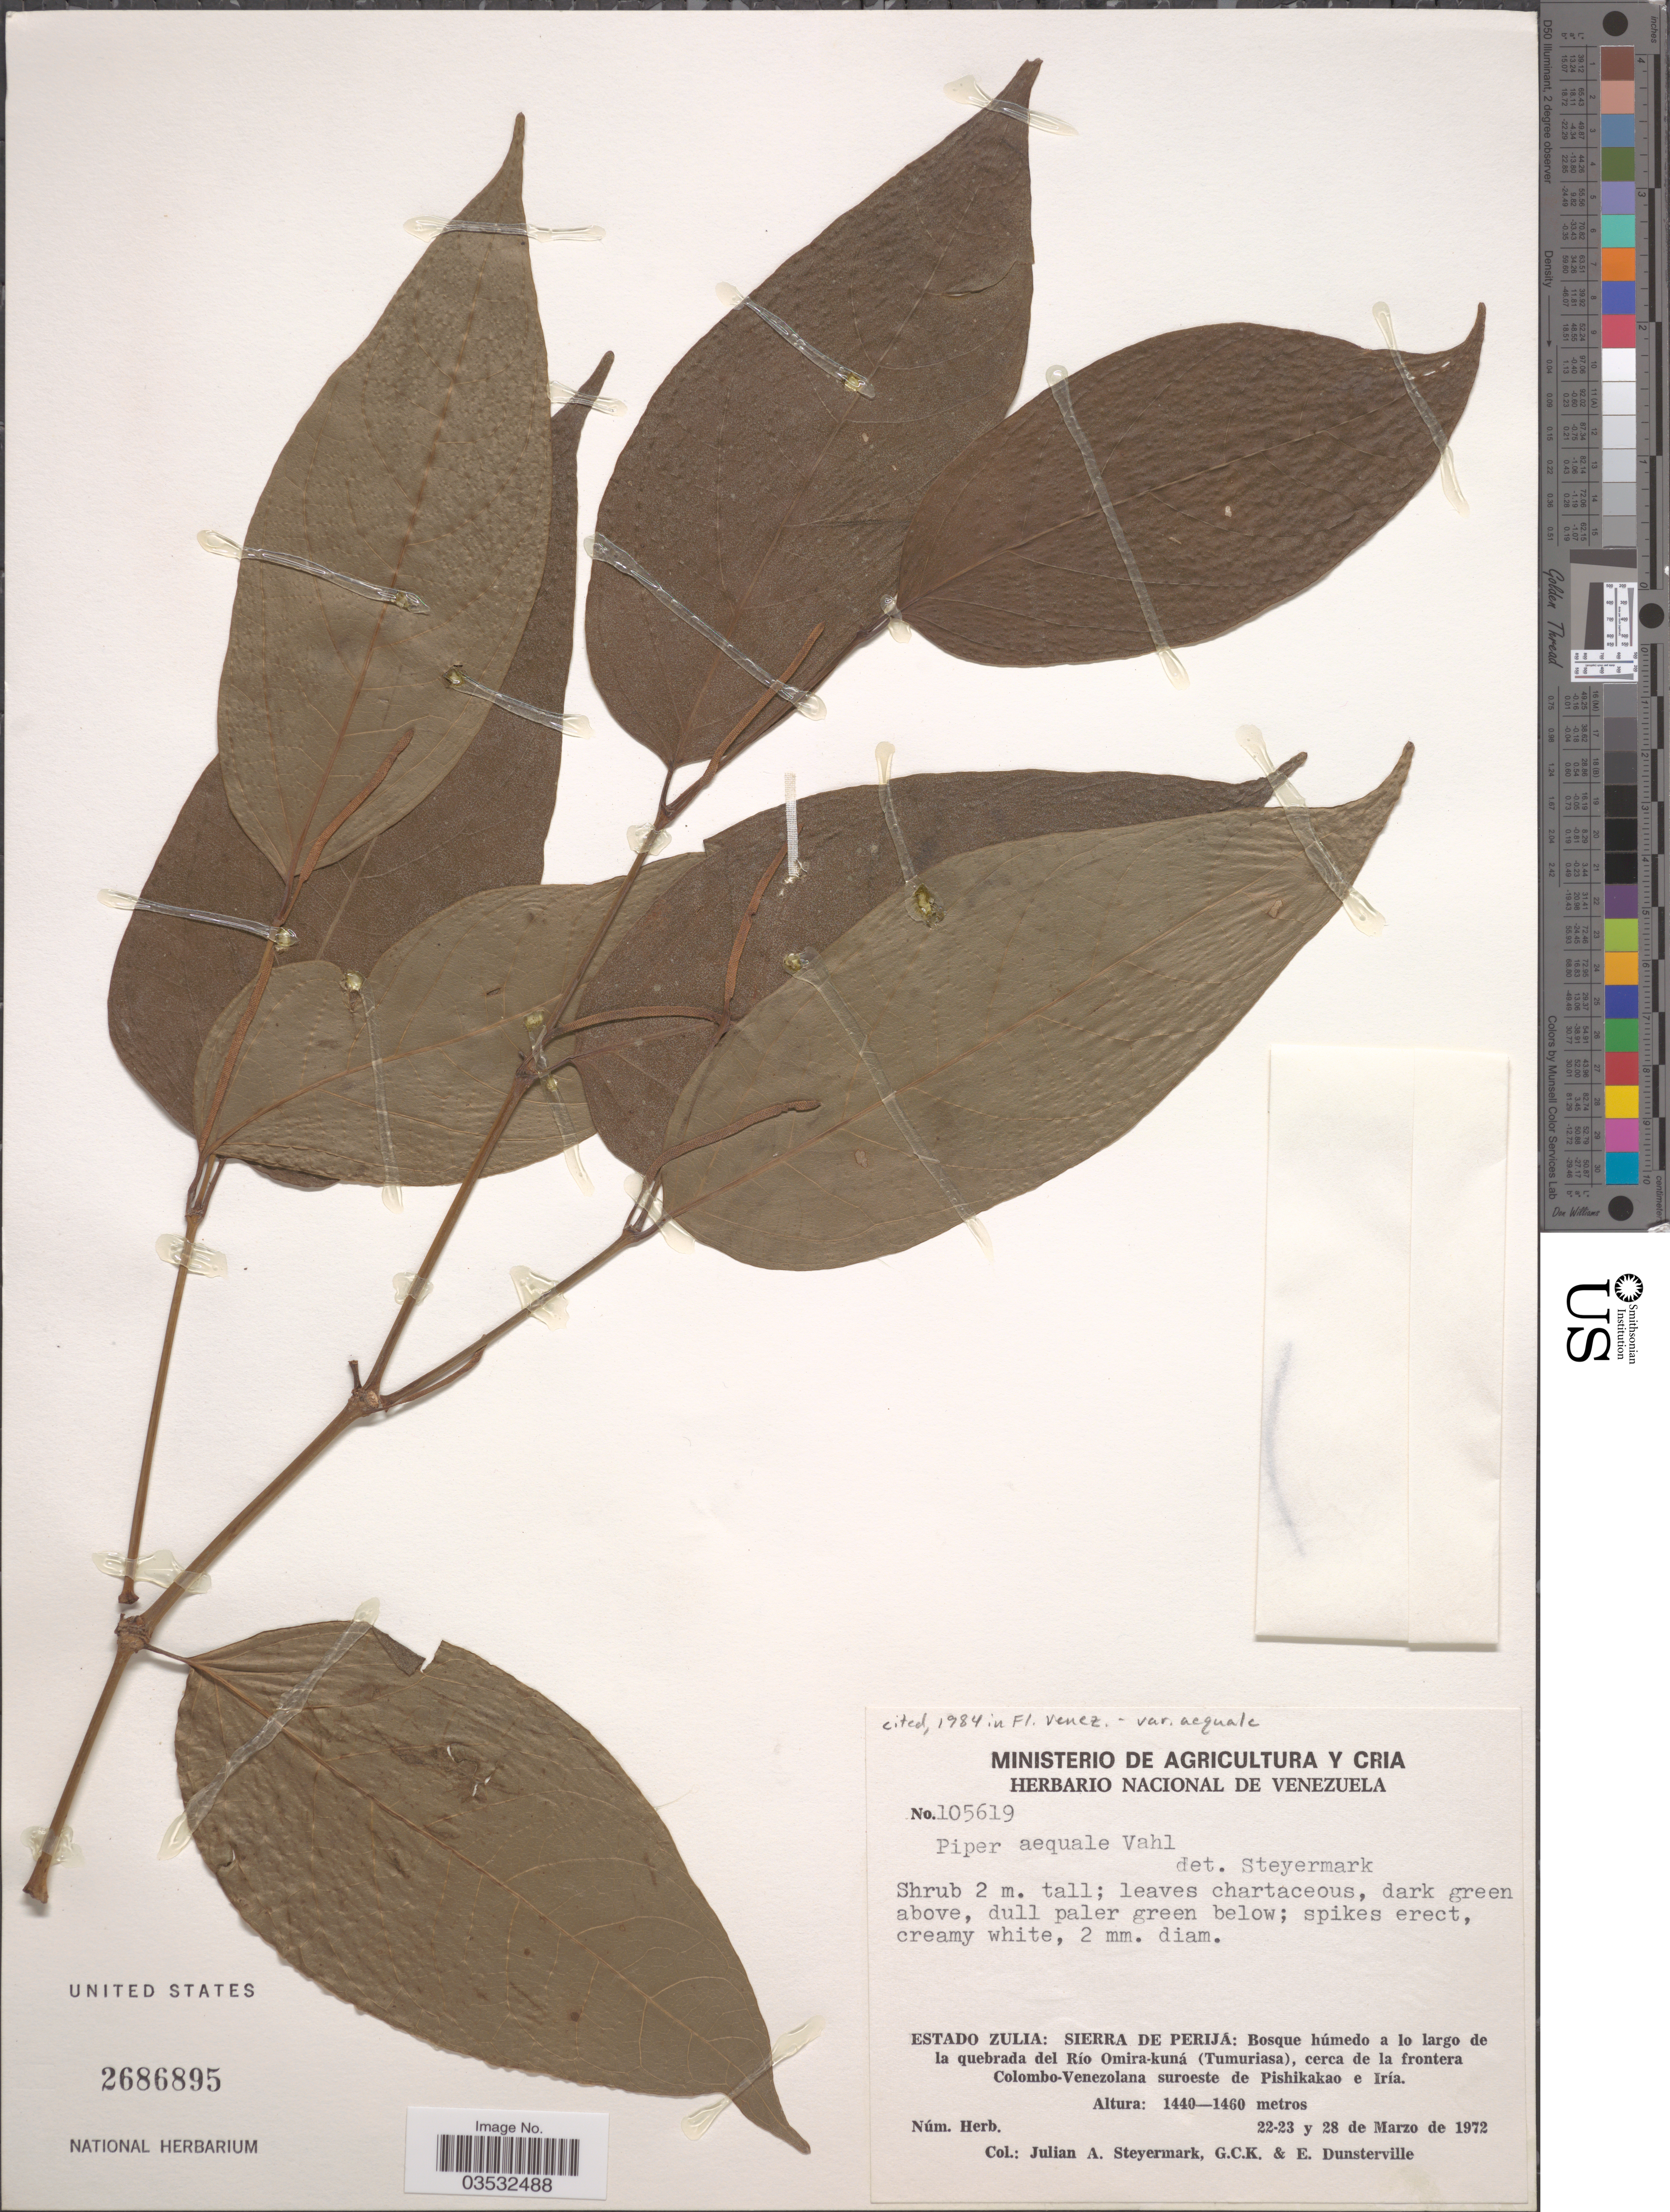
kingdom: Plantae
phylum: Tracheophyta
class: Magnoliopsida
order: Piperales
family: Piperaceae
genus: Piper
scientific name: Piper aequale var. aequale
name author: Vahl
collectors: J. Steyermark, G. C. K. Dunsterville & E. Dunsterville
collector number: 105619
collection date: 1972-03-22/1972-03-28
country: Venezuela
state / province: Zulia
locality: Sierra de Perija: Bosque húmedo a lo largo de la quebrda del Río Omir-kuná (Tumuriasa), cerca de la frontera Colombo-Venezolana suroeste de Pishikakao e Iría.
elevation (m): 1440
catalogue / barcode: US 2686895